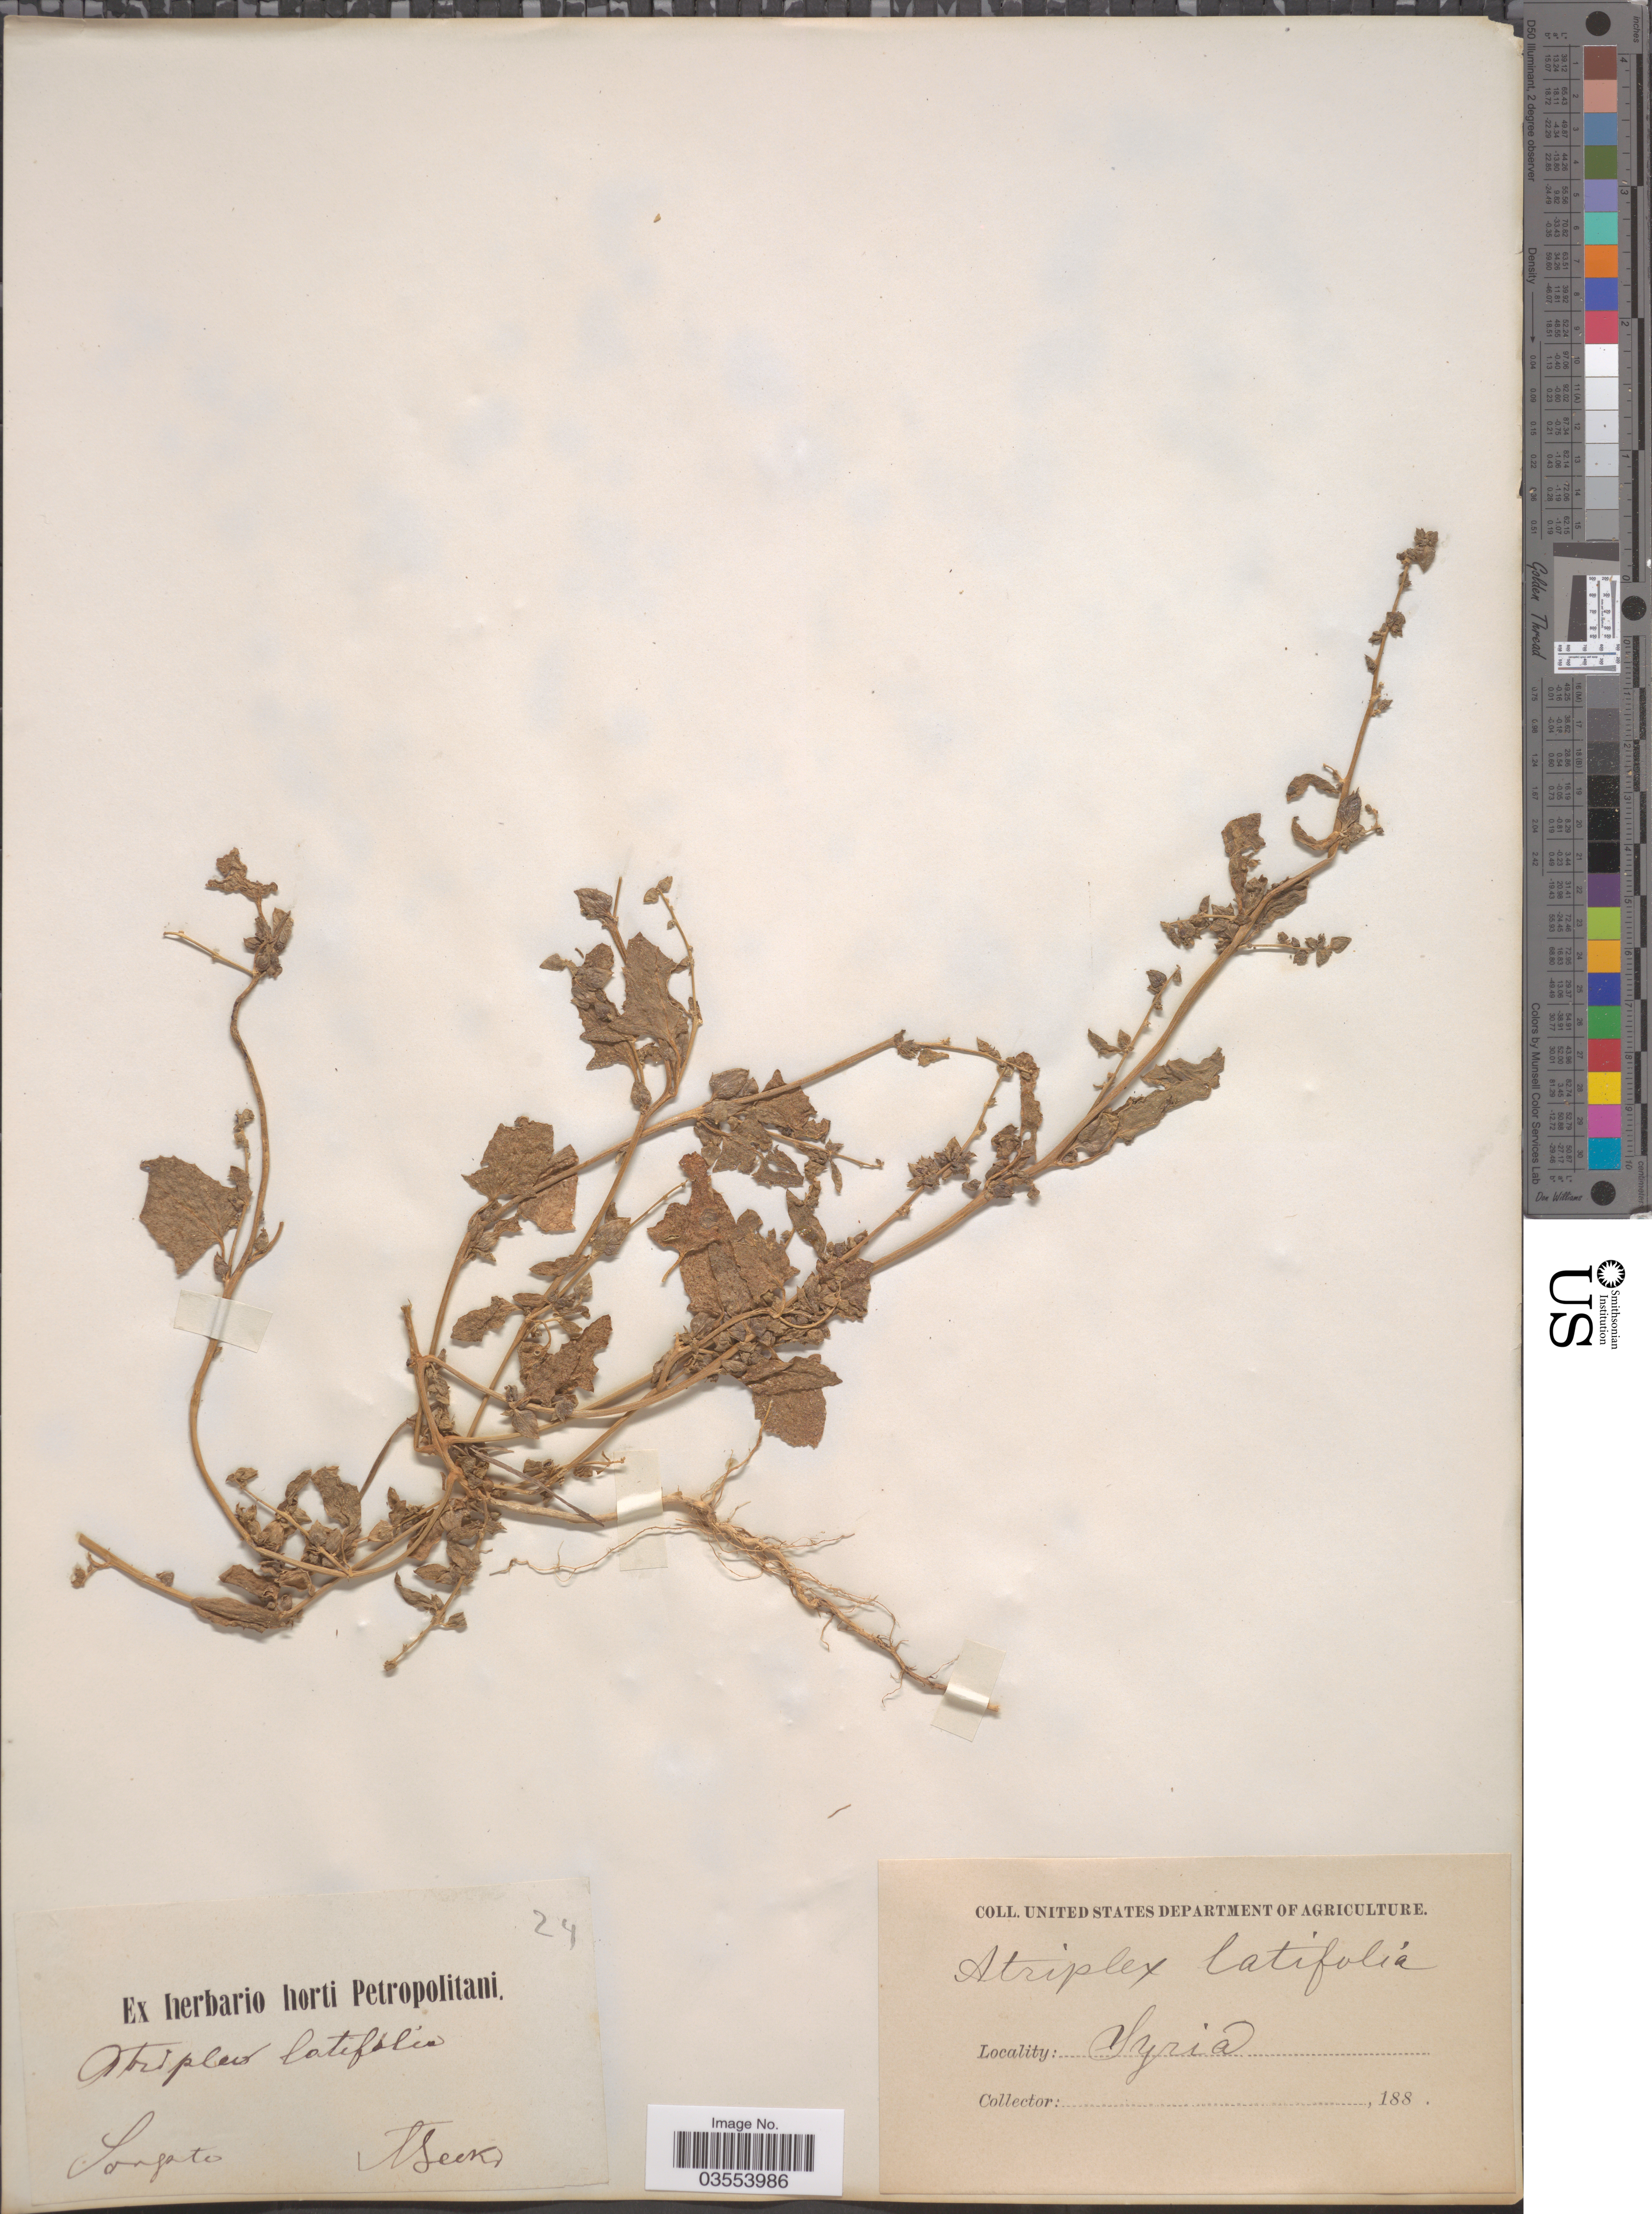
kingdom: Plantae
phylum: Tracheophyta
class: Magnoliopsida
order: Caryophyllales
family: Amaranthaceae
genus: Atriplex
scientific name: Atriplex latifolia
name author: Wahlenb.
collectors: A. Becker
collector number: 24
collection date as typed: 188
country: Russian Federation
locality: Sorepta, "Syria"